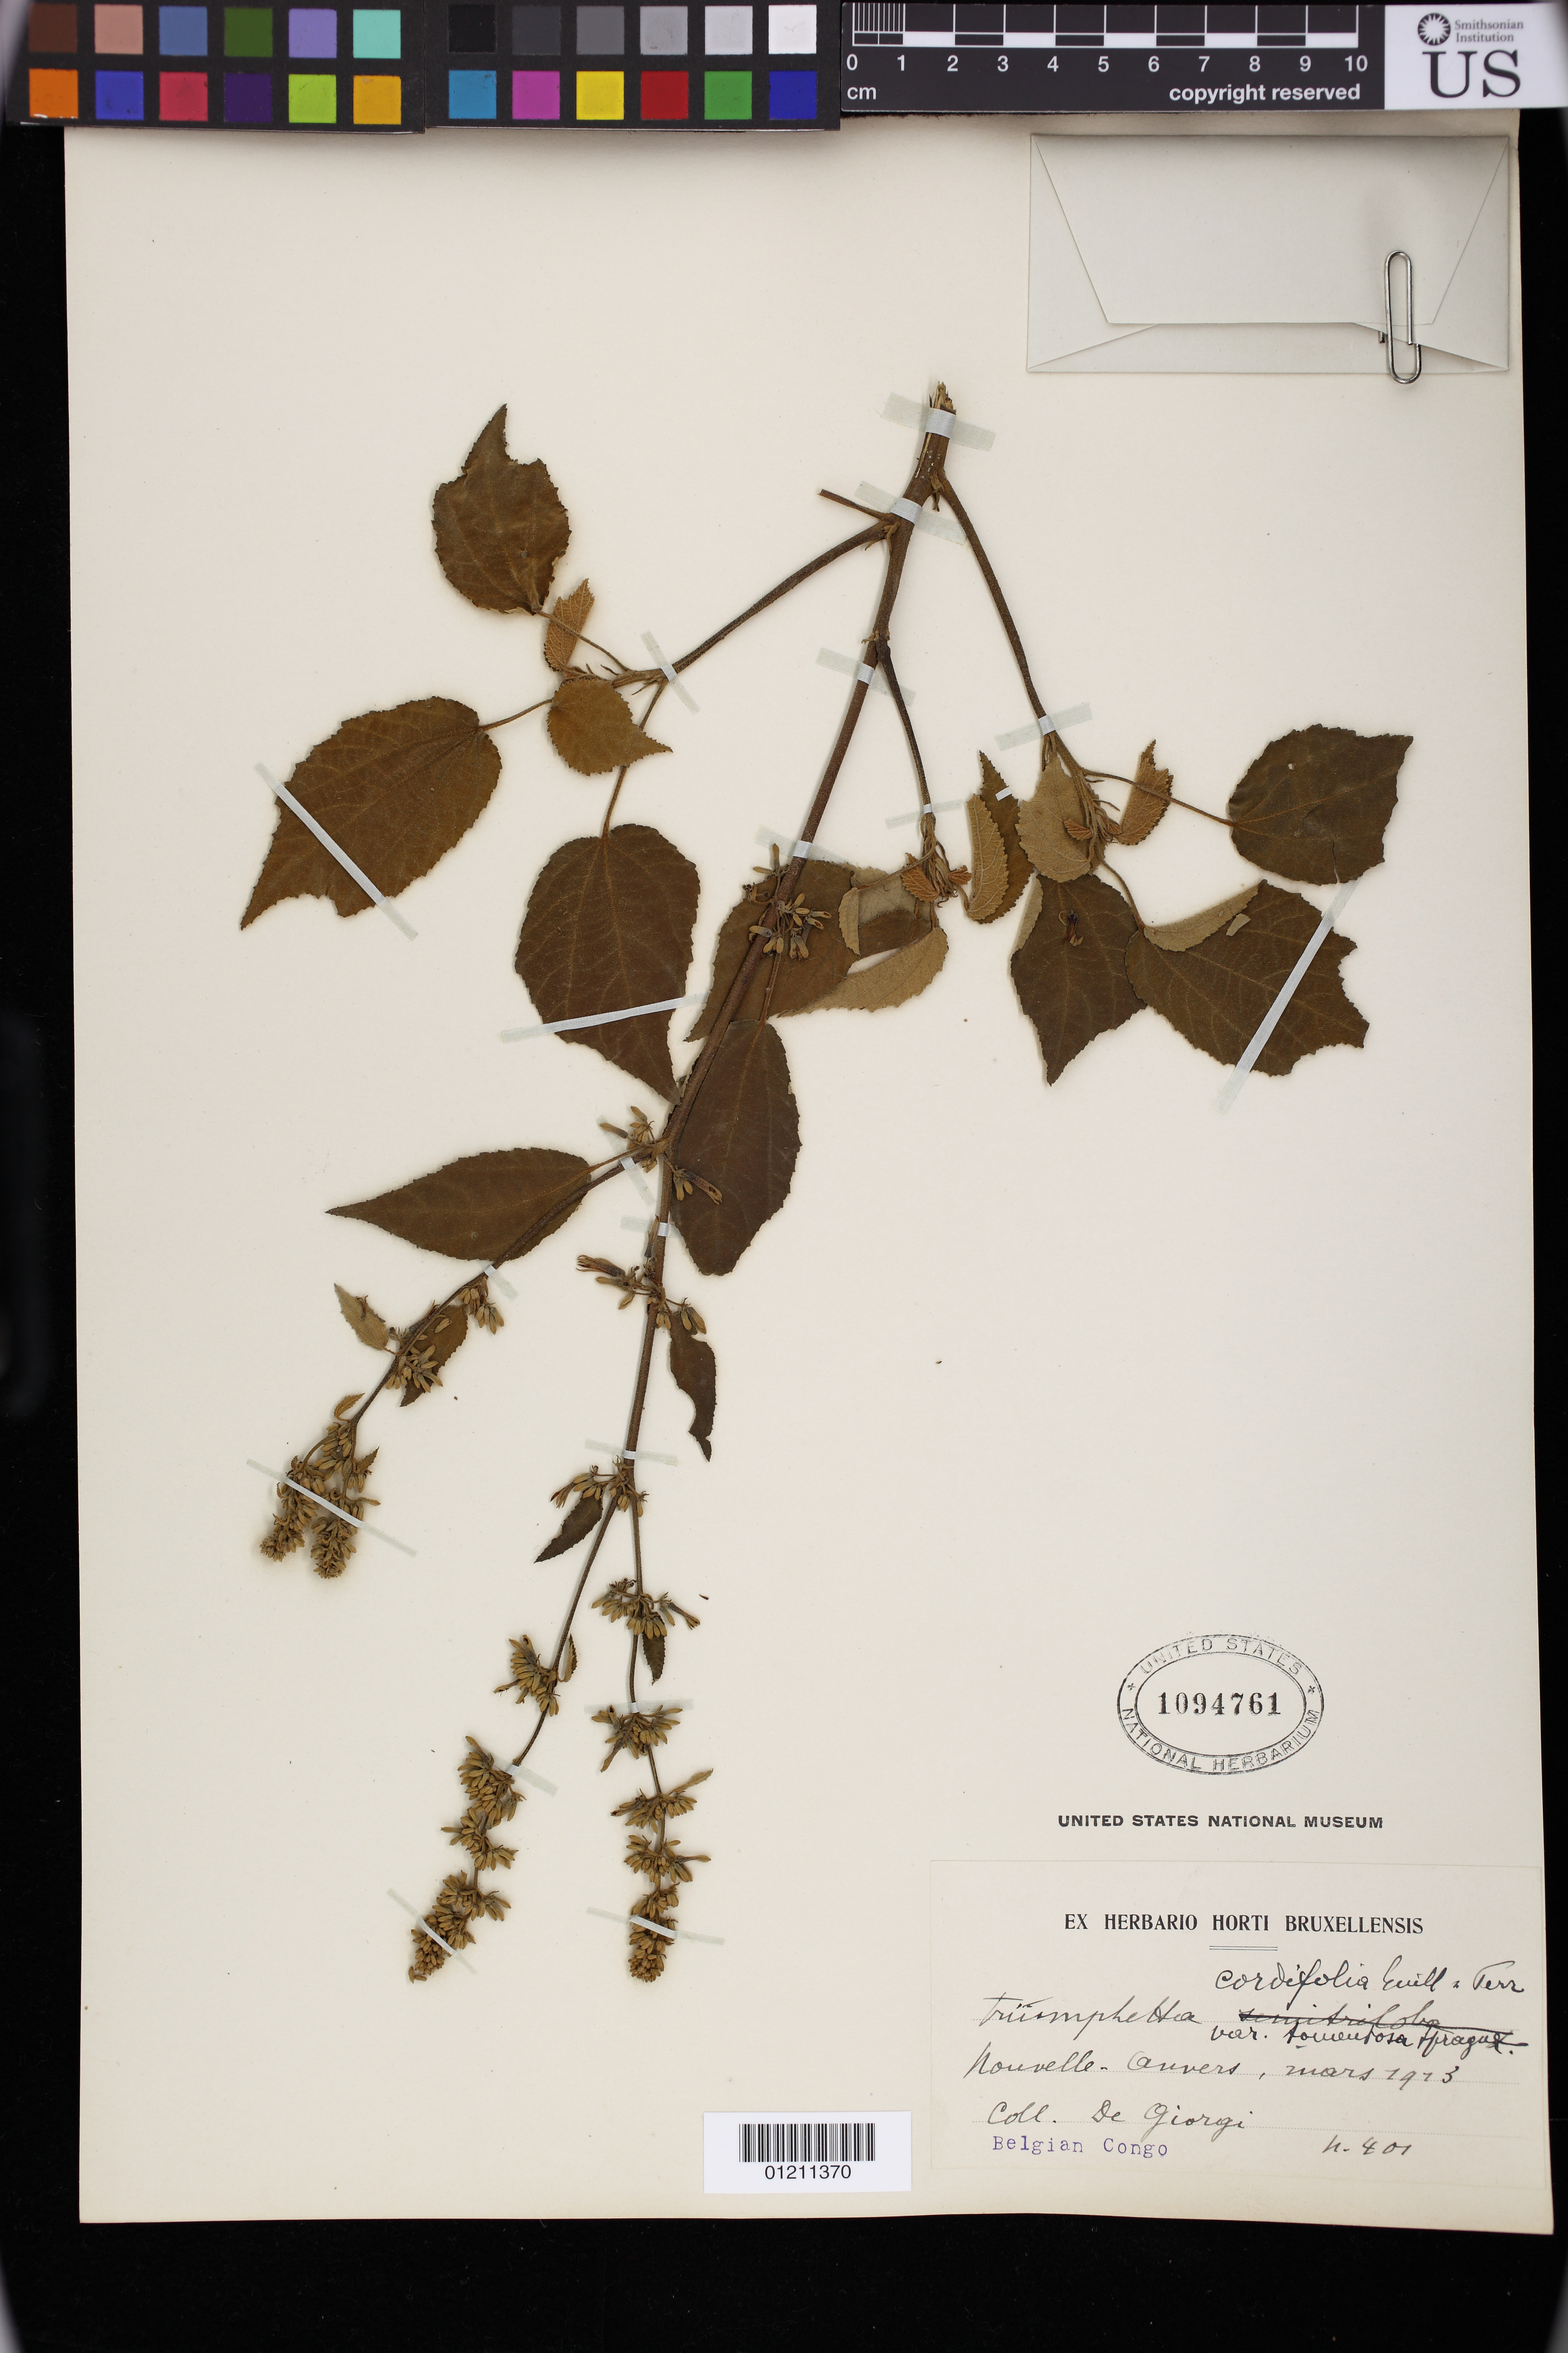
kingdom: Plantae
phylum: Tracheophyta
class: Magnoliopsida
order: Malvales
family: Malvaceae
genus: Triumfetta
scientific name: Triumfetta cordifolia var. tomentosa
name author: Sprague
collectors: S. de Giorgi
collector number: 401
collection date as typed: Mar 1913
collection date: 1913-03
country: Congo, Democratic Republic of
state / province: Équateur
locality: Belgian Congo: Nouvelle-Anvers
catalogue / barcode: US 1094761